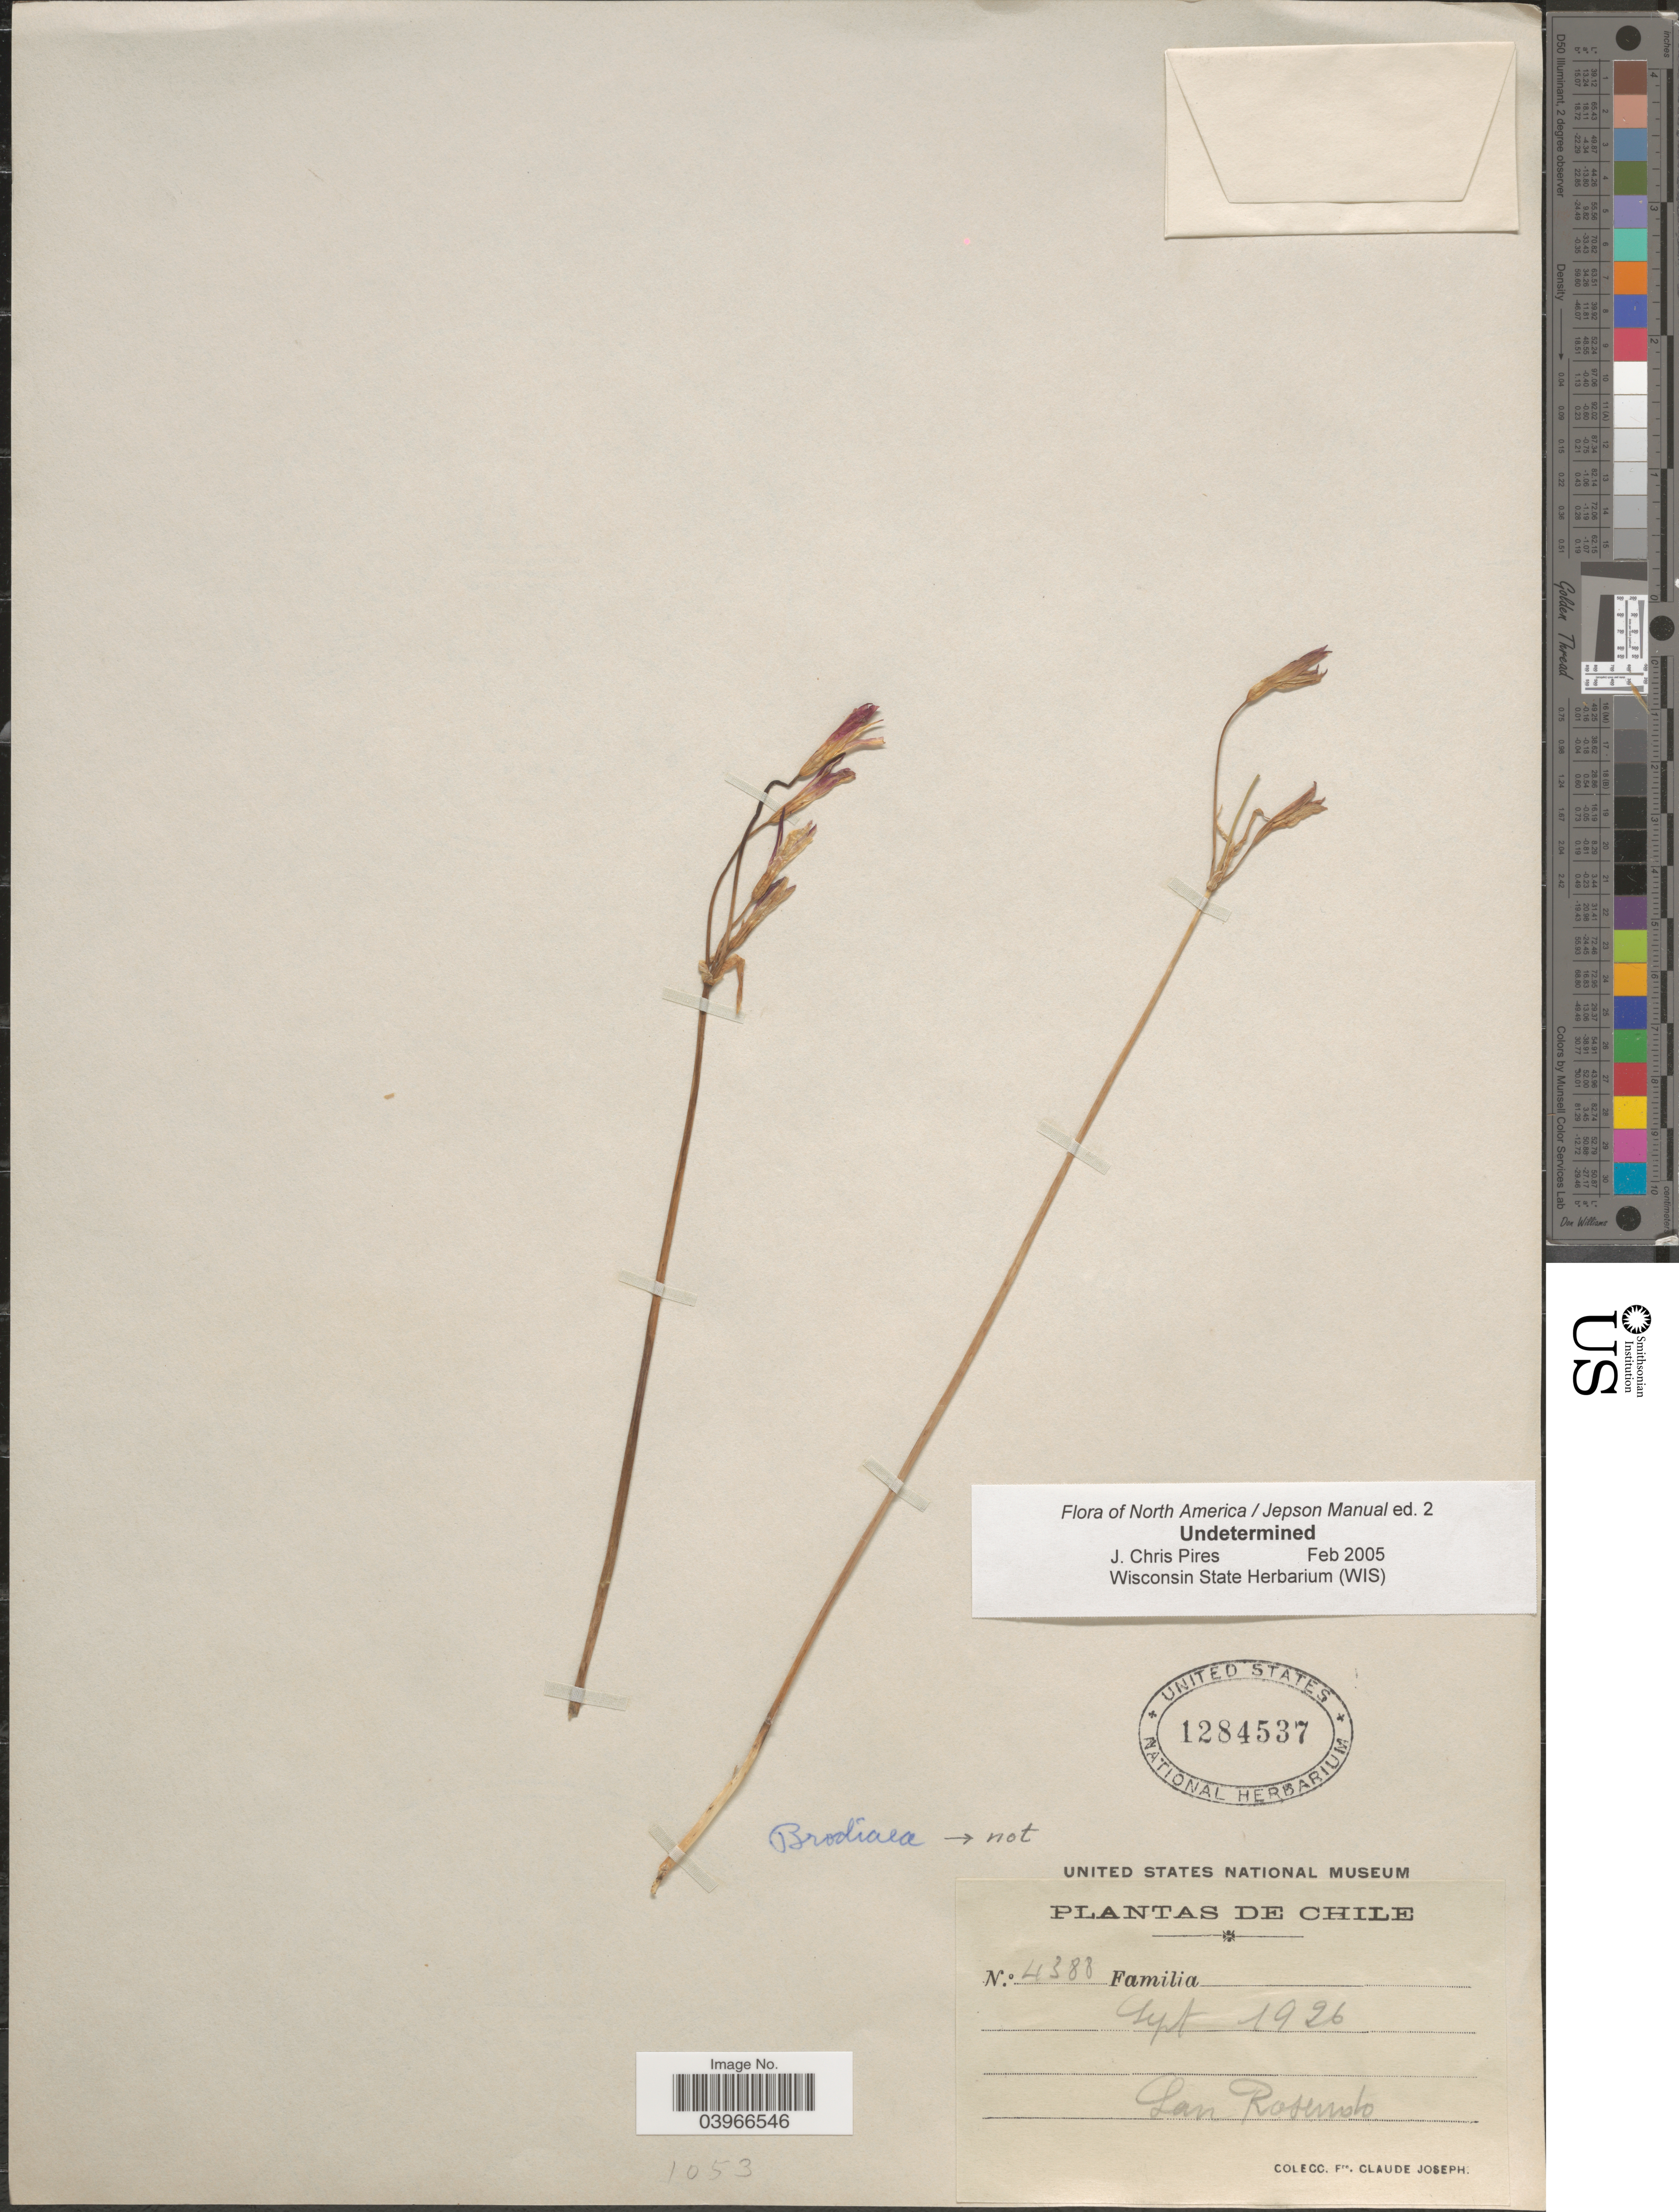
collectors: Bro. Claude-Joseph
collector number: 4388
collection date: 1926-09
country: Chile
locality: San Rosendo.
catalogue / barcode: US 1284537